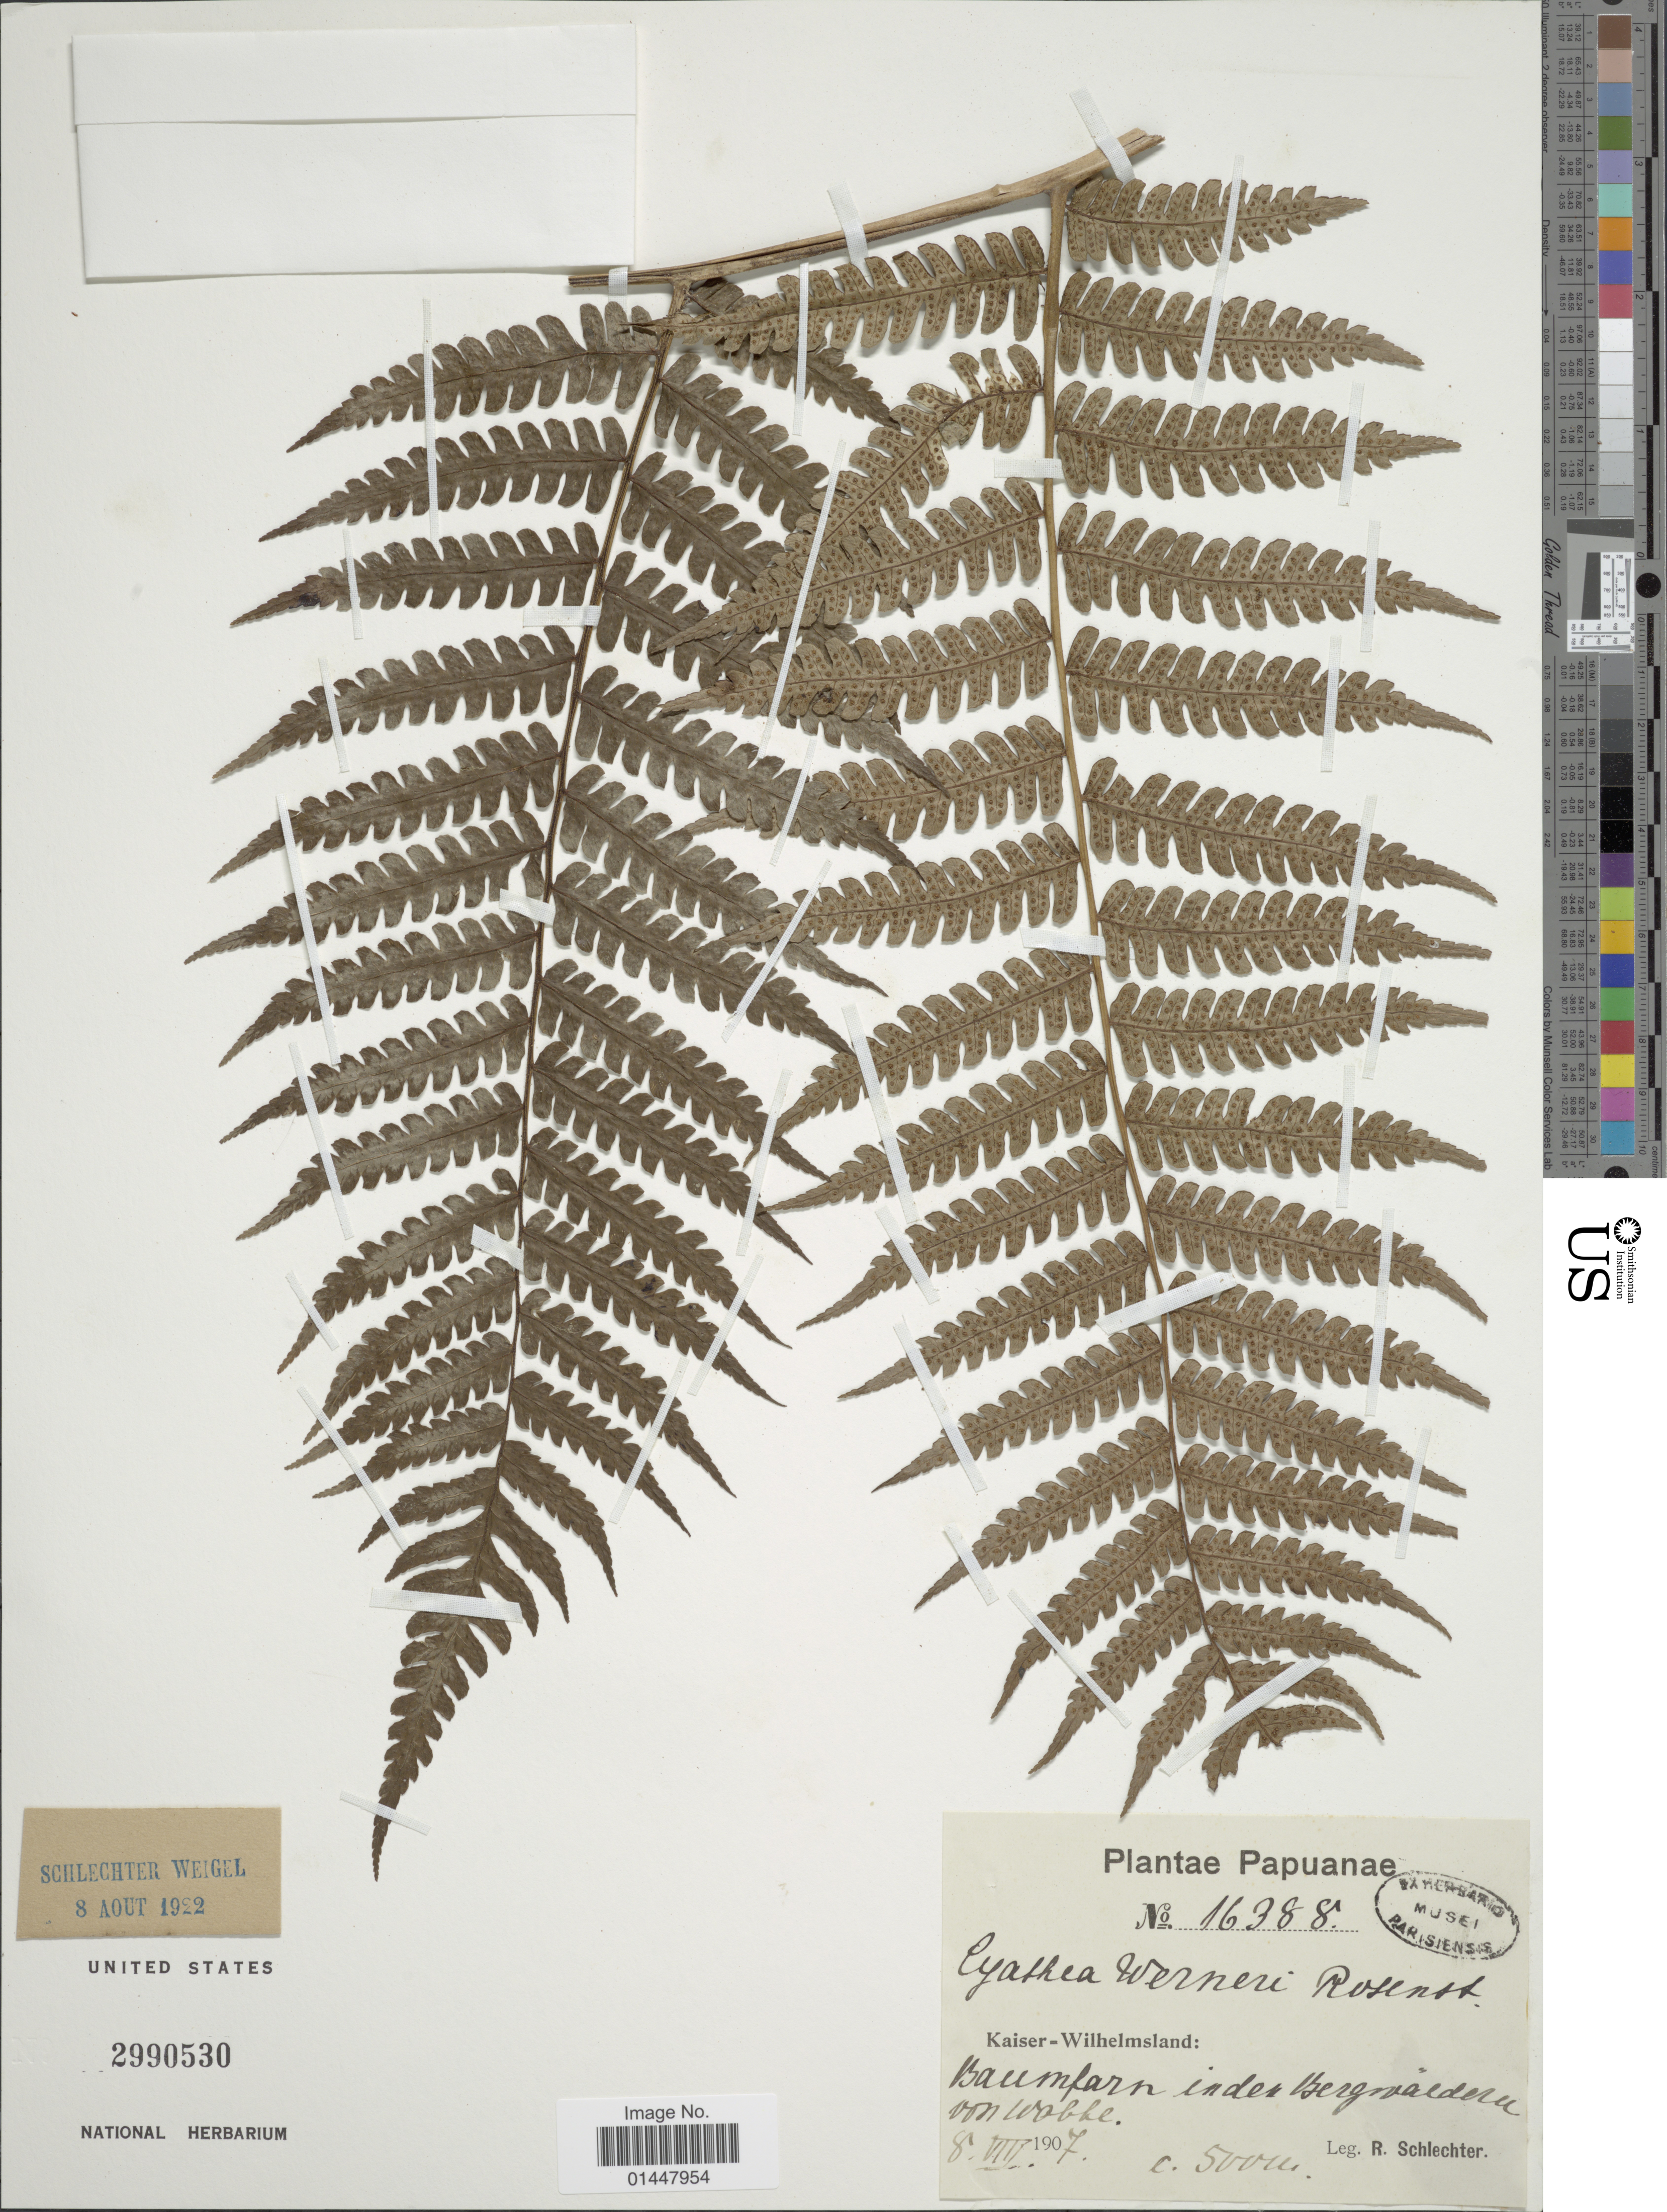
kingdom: Plantae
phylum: Tracheophyta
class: Polypodiopsida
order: Cyatheales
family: Cyatheaceae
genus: Sphaeropteris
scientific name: Sphaeropteris werneri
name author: (Rosenst.) R.M. Tryon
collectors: F. R. R. Schlechter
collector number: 16388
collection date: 1907-08-08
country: Papua New Guinea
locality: Papuaneane, Kaiser-Wilhelmsland: Baumfarn in den Bergwäldern von Wobbe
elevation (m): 500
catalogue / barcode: US 2990530